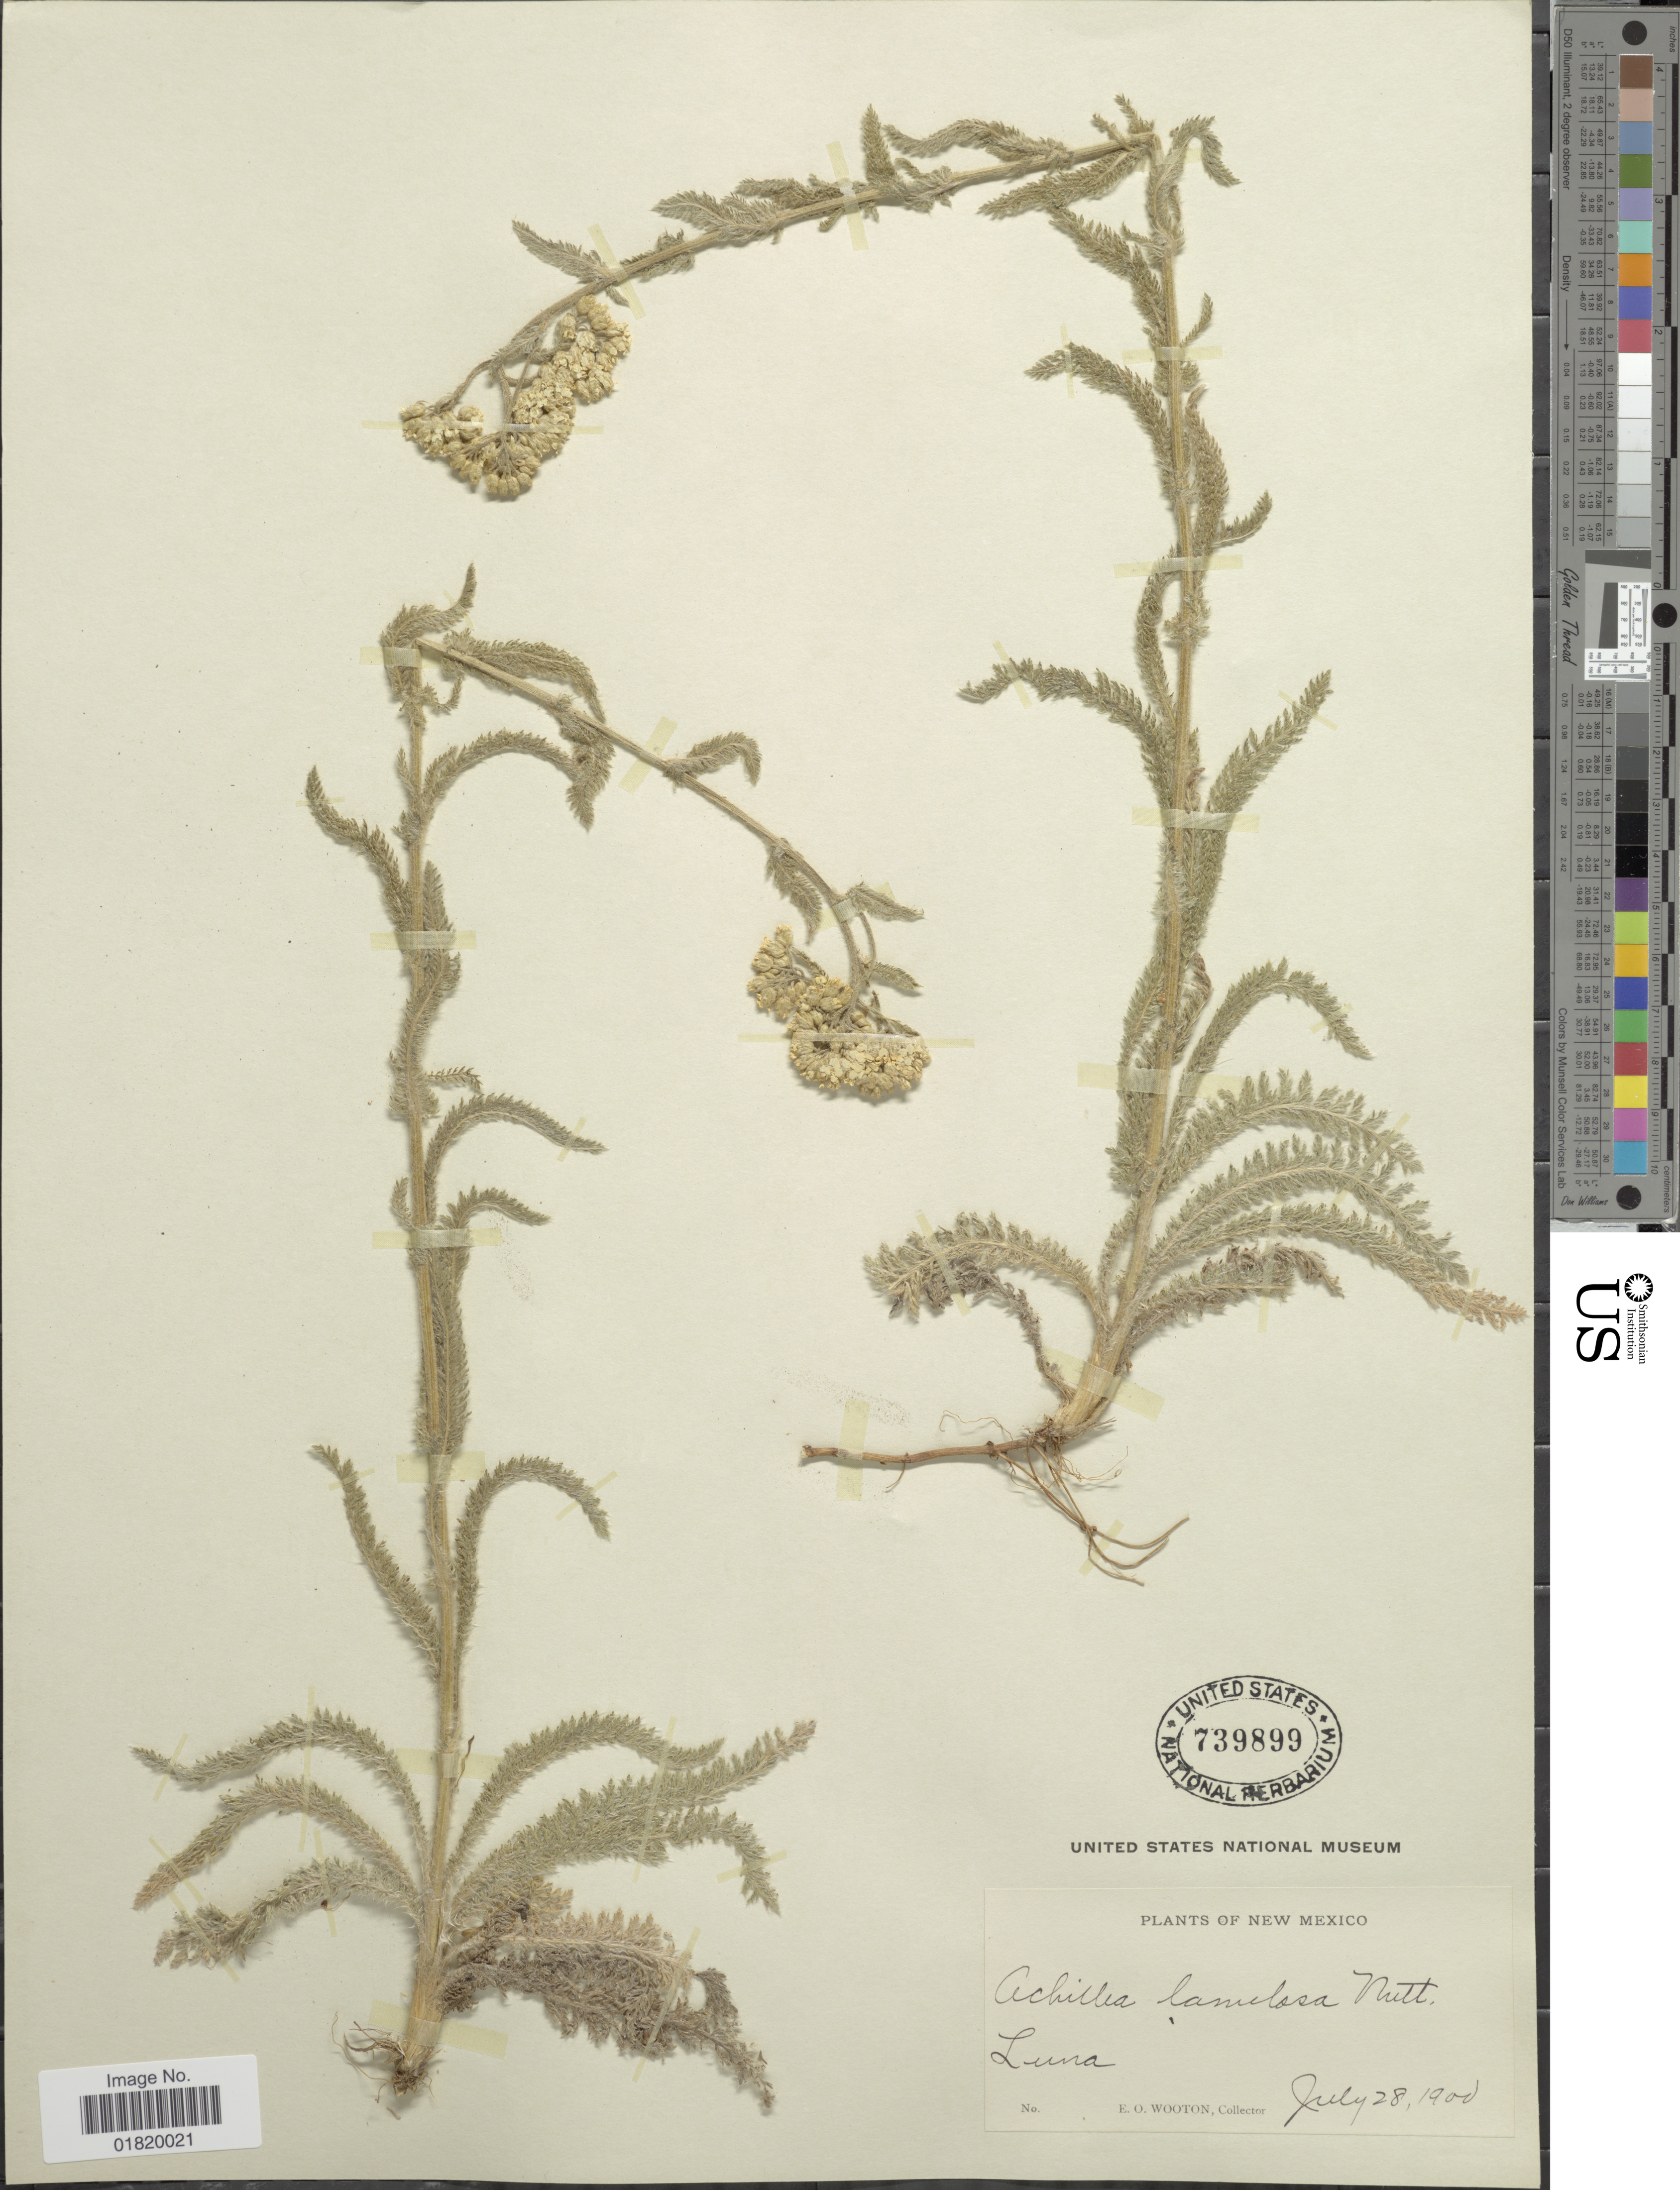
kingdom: Plantae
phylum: Tracheophyta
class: Magnoliopsida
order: Asterales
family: Asteraceae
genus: Achillea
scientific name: Achillea lanulosa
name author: Nutt.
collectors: E. O. Wooton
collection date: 1900-07-28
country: United States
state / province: New Mexico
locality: Luna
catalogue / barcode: US 739899